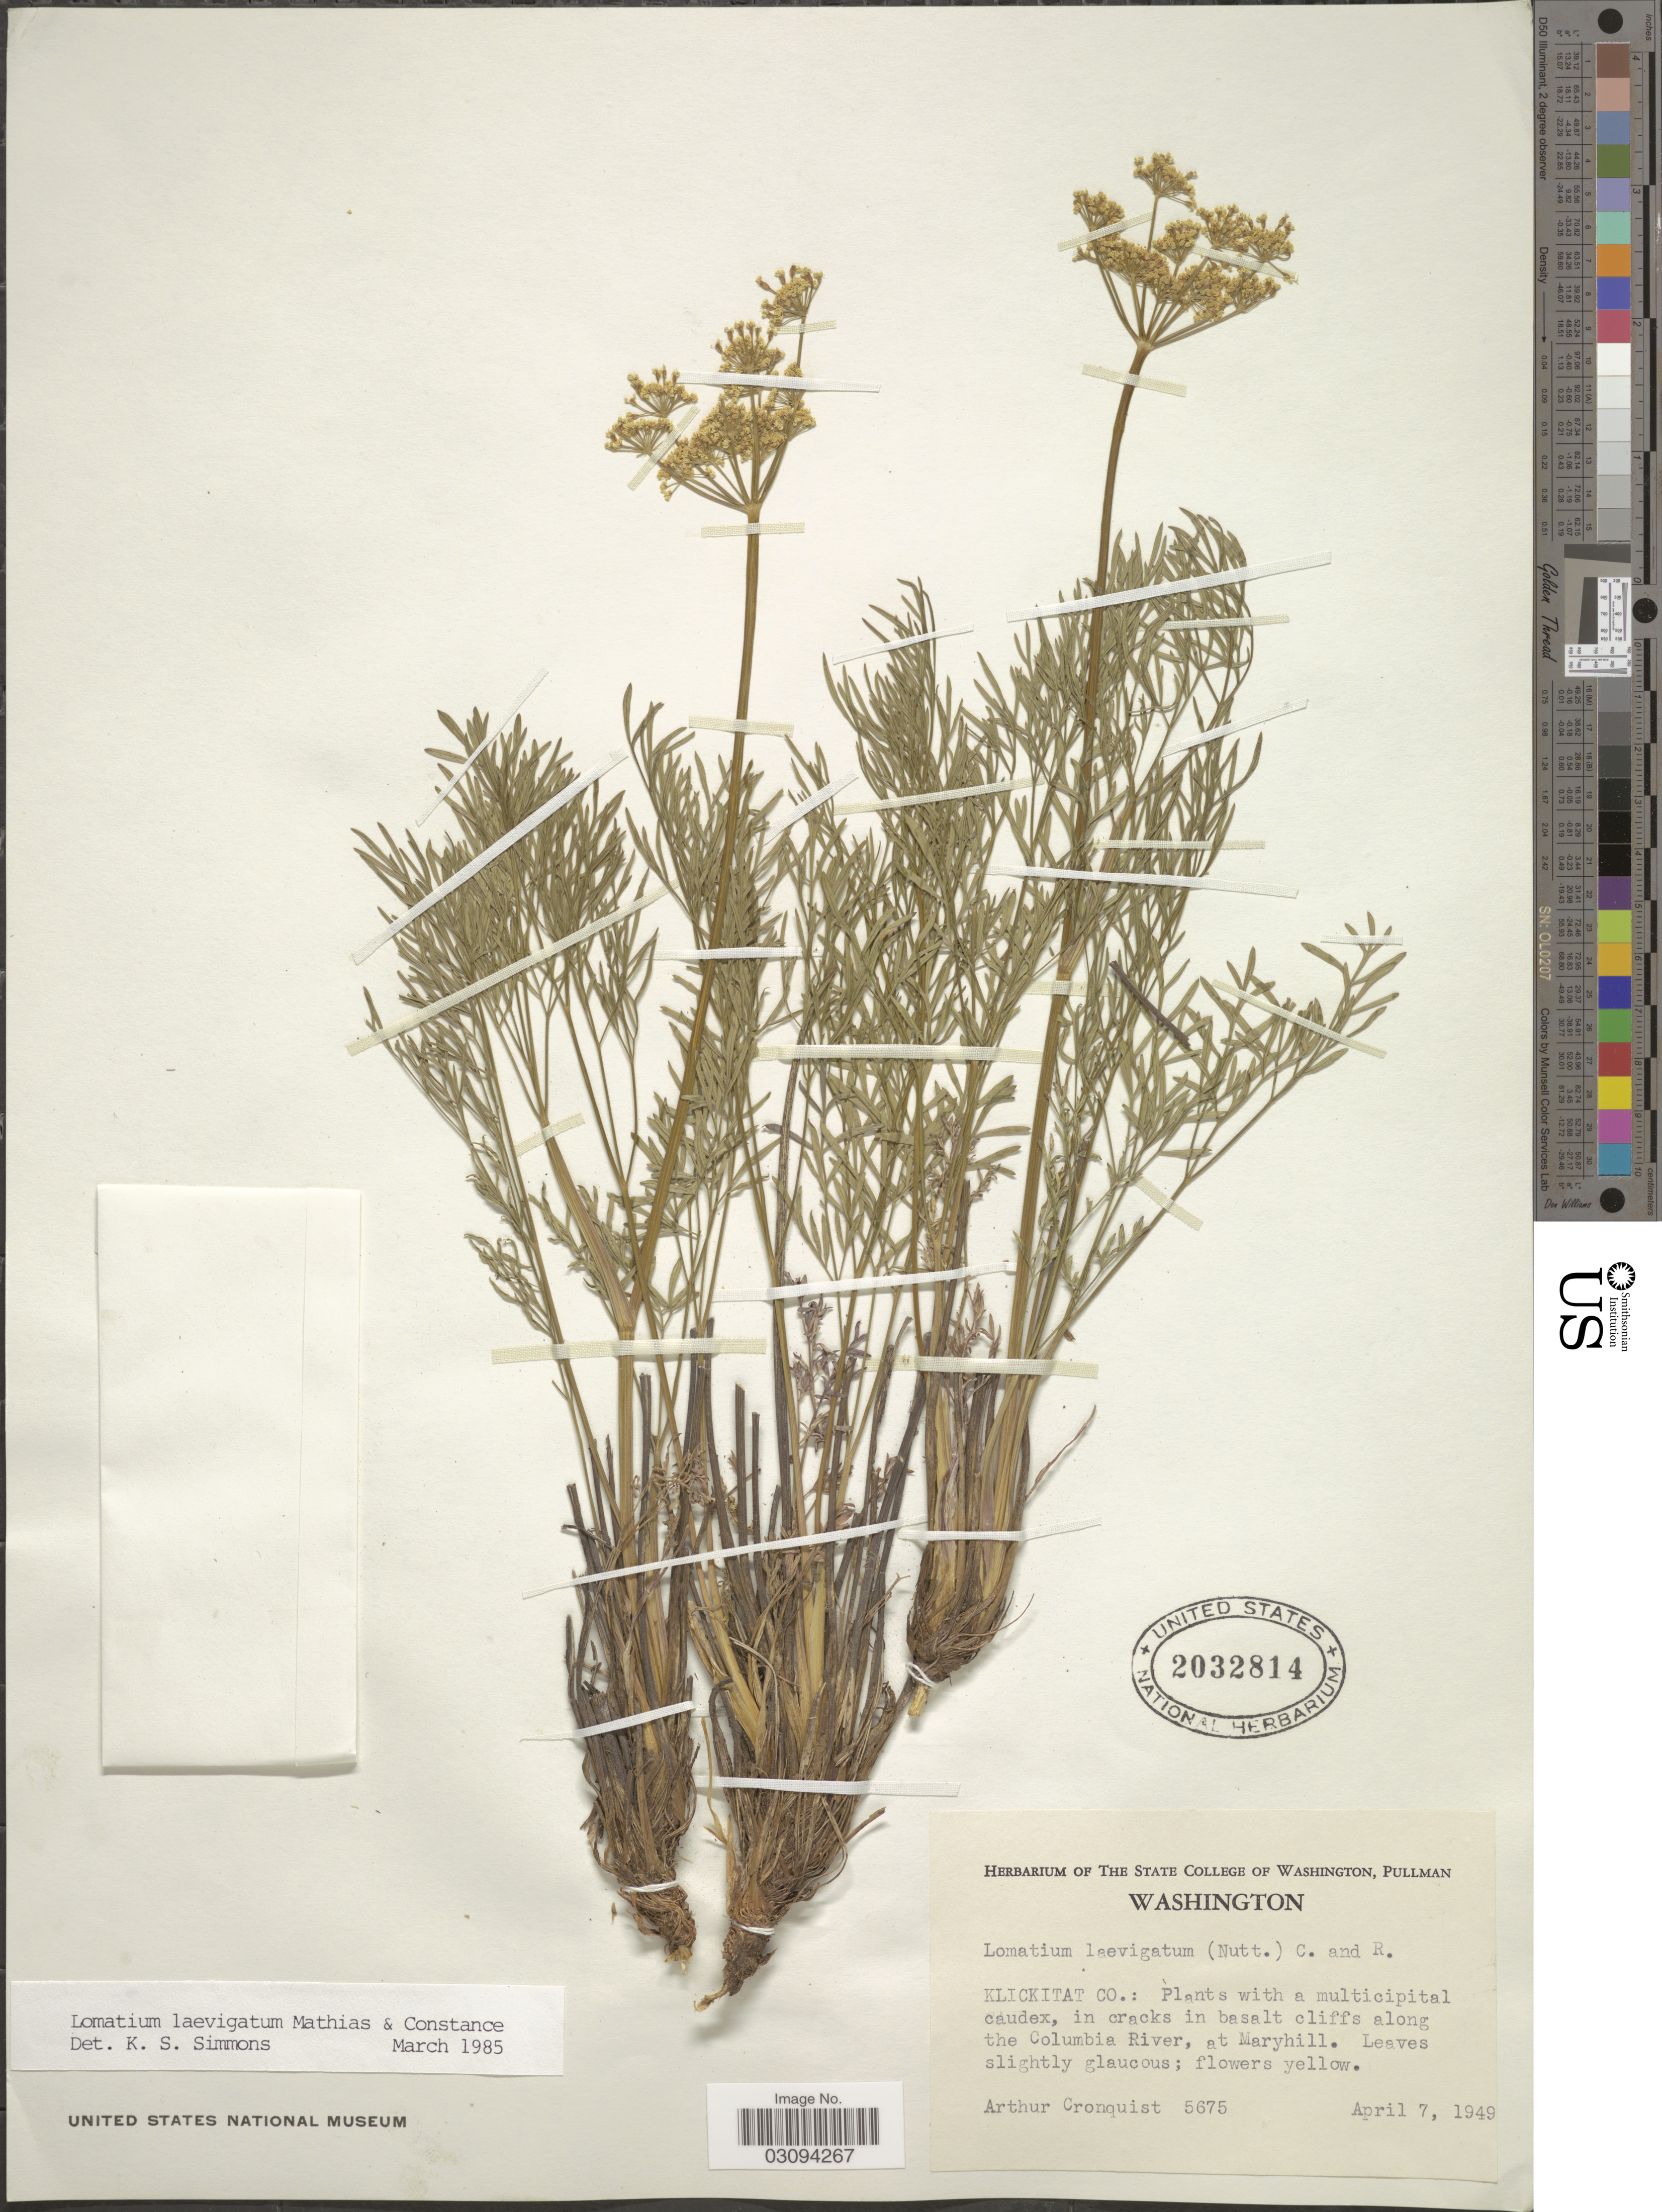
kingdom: Plantae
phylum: Tracheophyta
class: Magnoliopsida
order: Apiales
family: Apiaceae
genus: Lomatium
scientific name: Lomatium laevigatum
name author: (Nutt.) J.M. Coult. & Rose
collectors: A. J. Cronquist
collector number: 5675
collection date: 1949-04-07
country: United States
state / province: Washington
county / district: Klickitat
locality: Klickitat Co.: along the Columbia River, at Maryhill.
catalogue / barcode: US 2032814